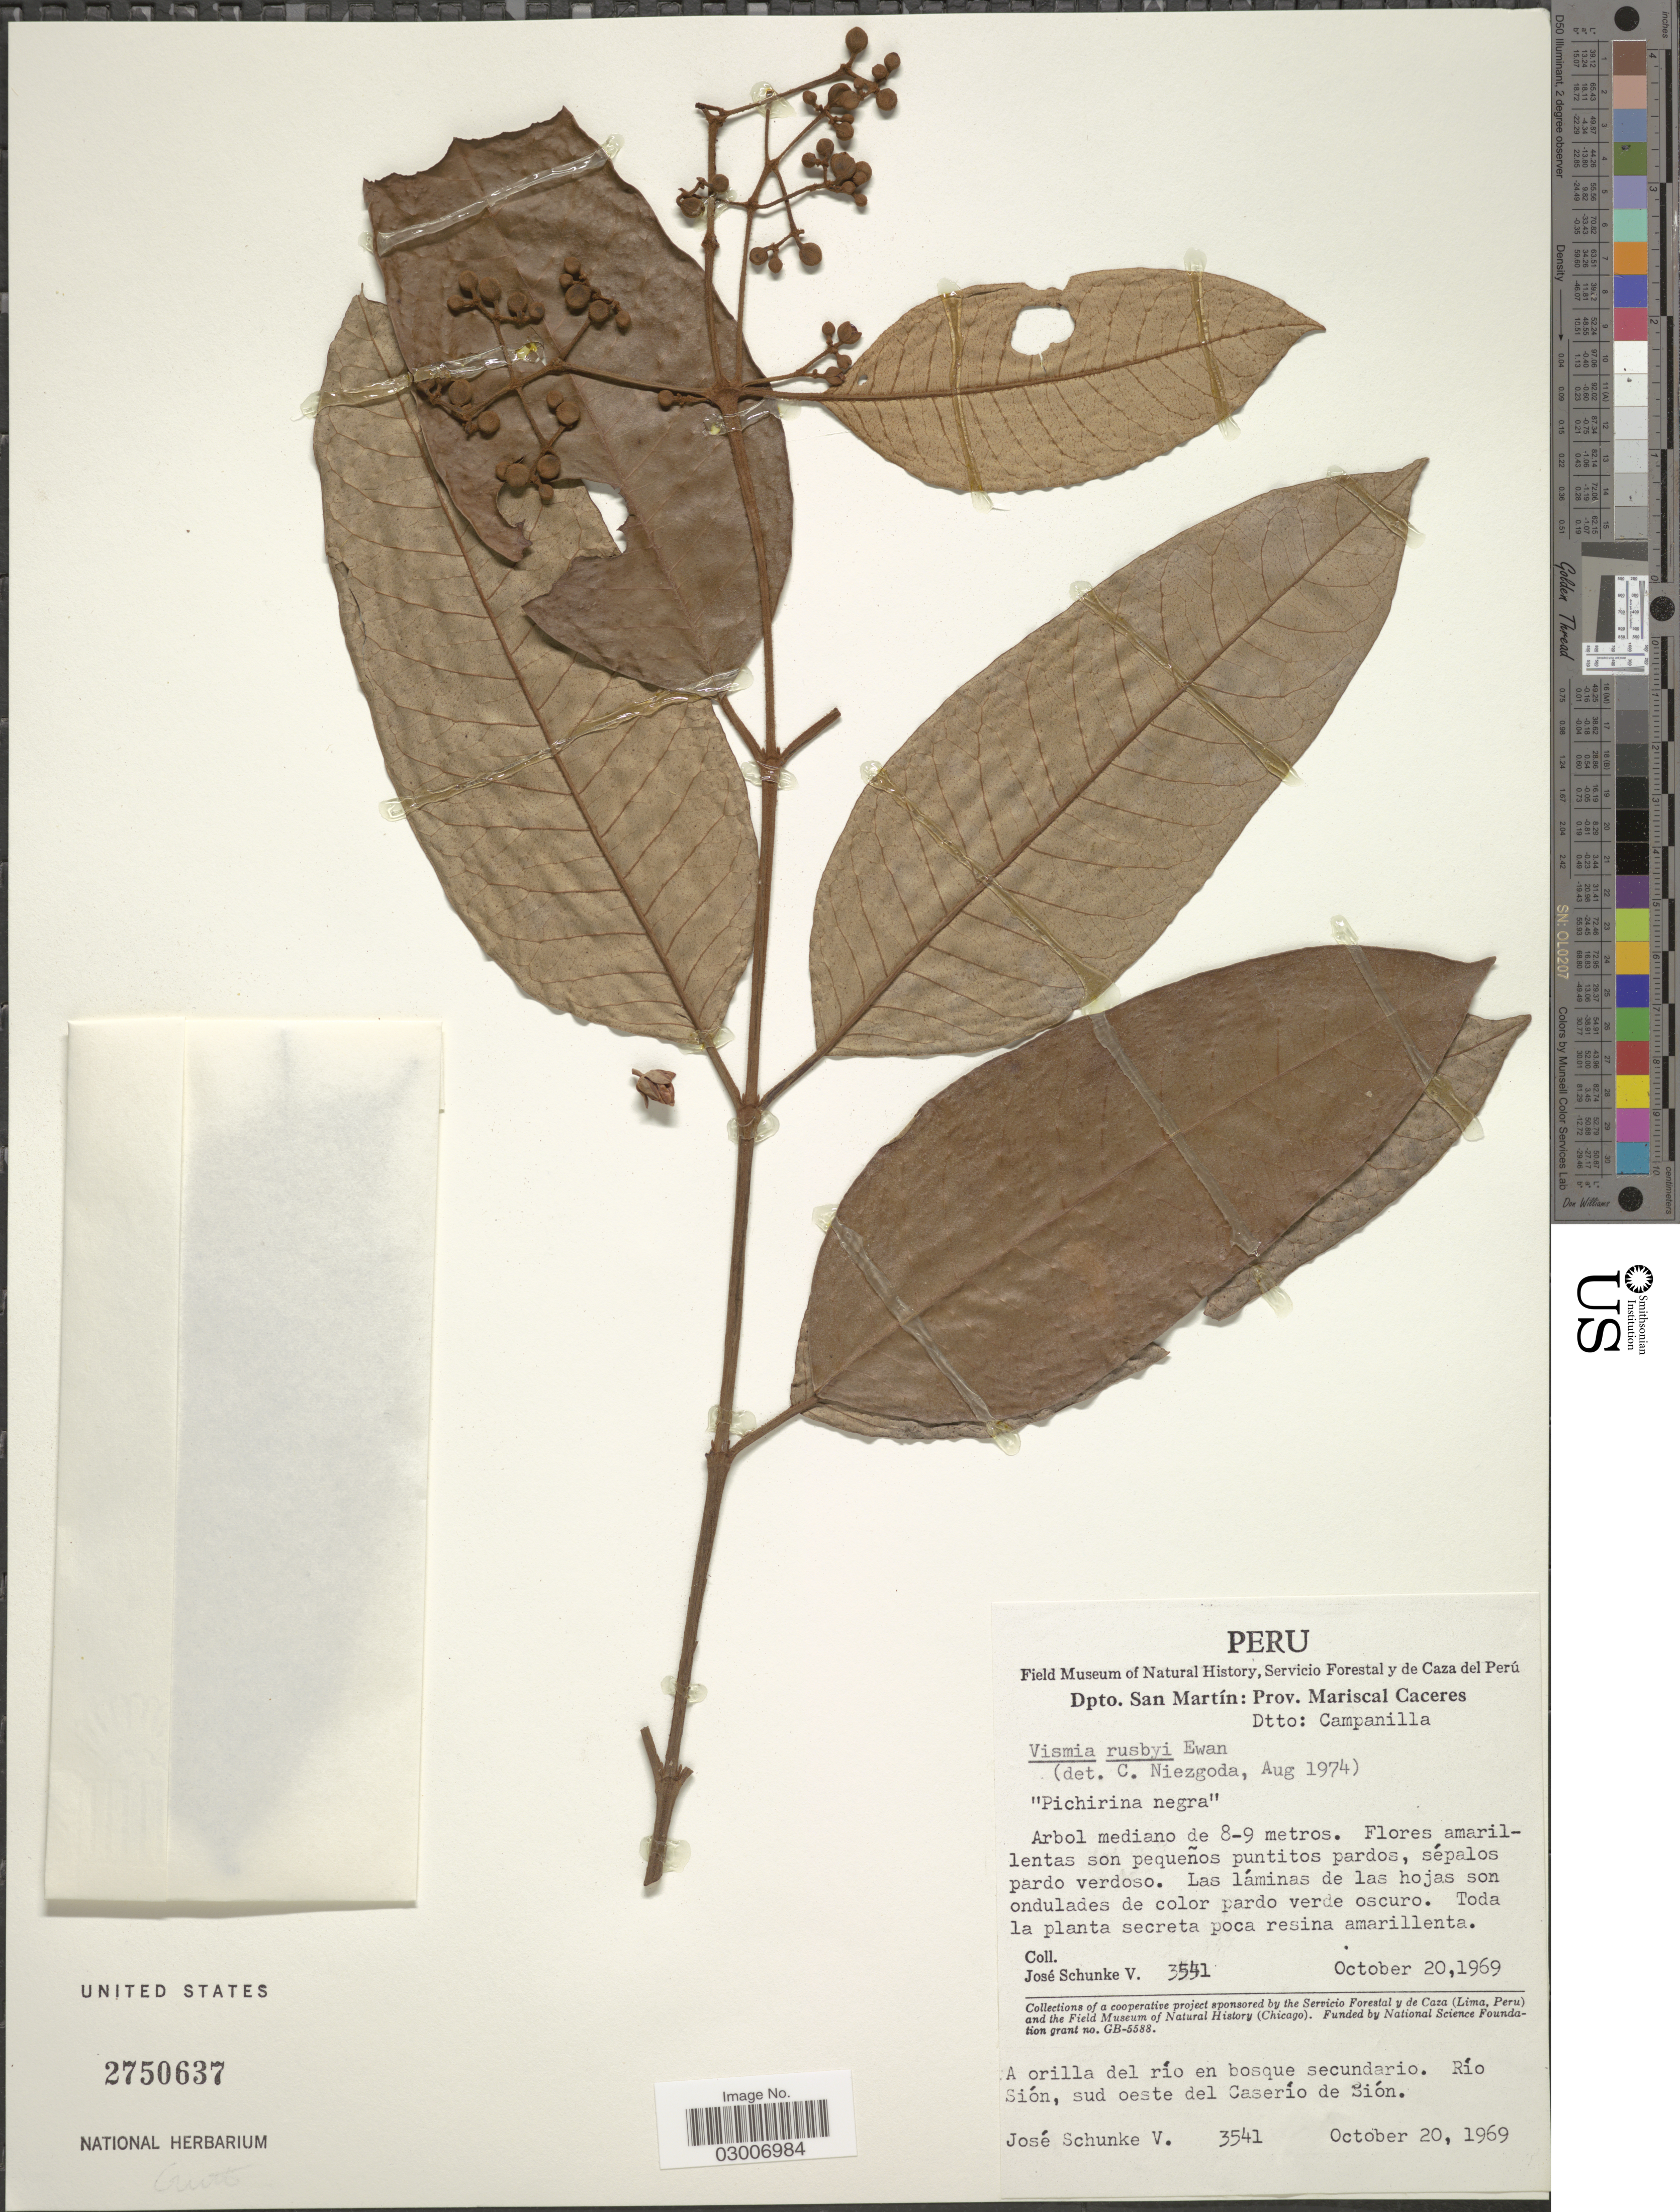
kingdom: Plantae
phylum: Tracheophyta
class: Magnoliopsida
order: Malpighiales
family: Hypericaceae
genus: Vismia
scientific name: Vismia rusbyi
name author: Ewan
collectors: J. Schunke Vigo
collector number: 3541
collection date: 1969-10-20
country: Peru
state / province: San Martín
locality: Dpto. San Martín: Prov. Mariscal Caceres. Dtto: Campanilla. A orilla del río en bosque secundario. Río Sión, sud oeste del Caserío de Sión.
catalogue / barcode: US 2750637